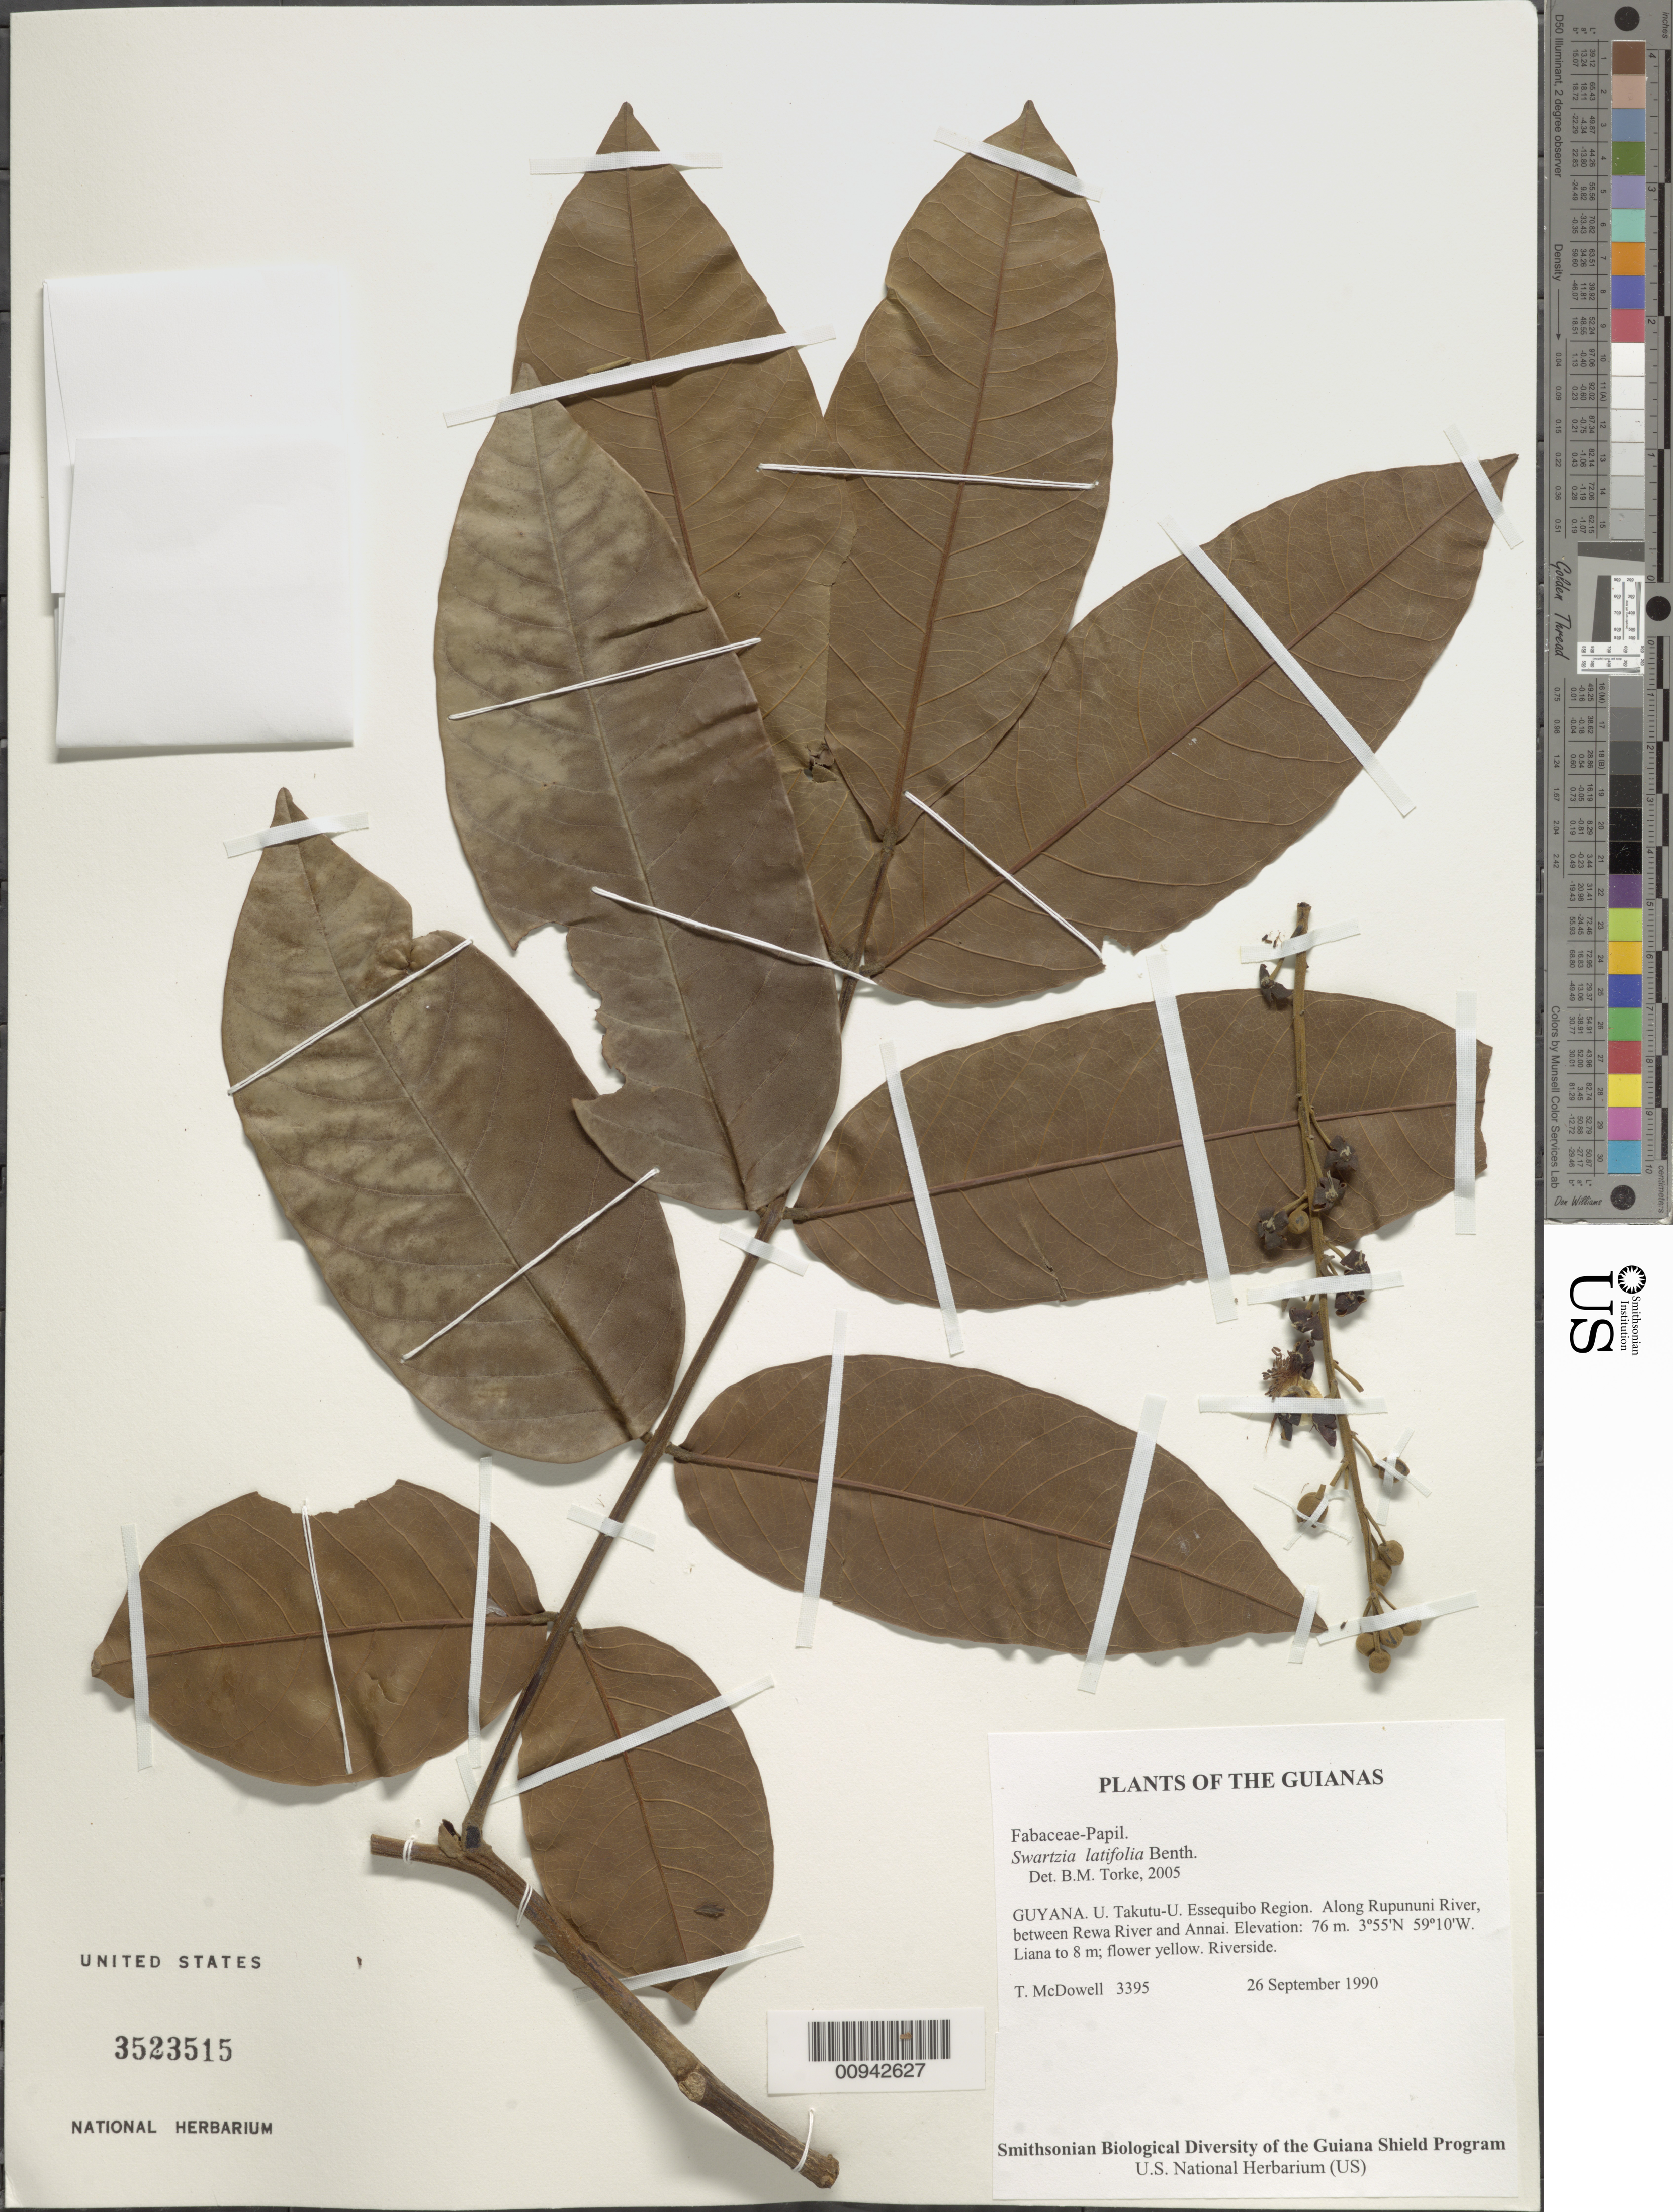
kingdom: Plantae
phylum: Tracheophyta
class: Magnoliopsida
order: Fabales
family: Fabaceae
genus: Swartzia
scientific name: Swartzia latifolia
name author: Benth.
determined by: Torke, B. M., (MO)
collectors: T. McDowell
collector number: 3395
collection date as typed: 26 September 1990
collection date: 1990-09-26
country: Guyana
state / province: U. Takutu-U. Essequibo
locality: Along Rupununi River, between Rewa River and Annai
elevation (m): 76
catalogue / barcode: US 3523515